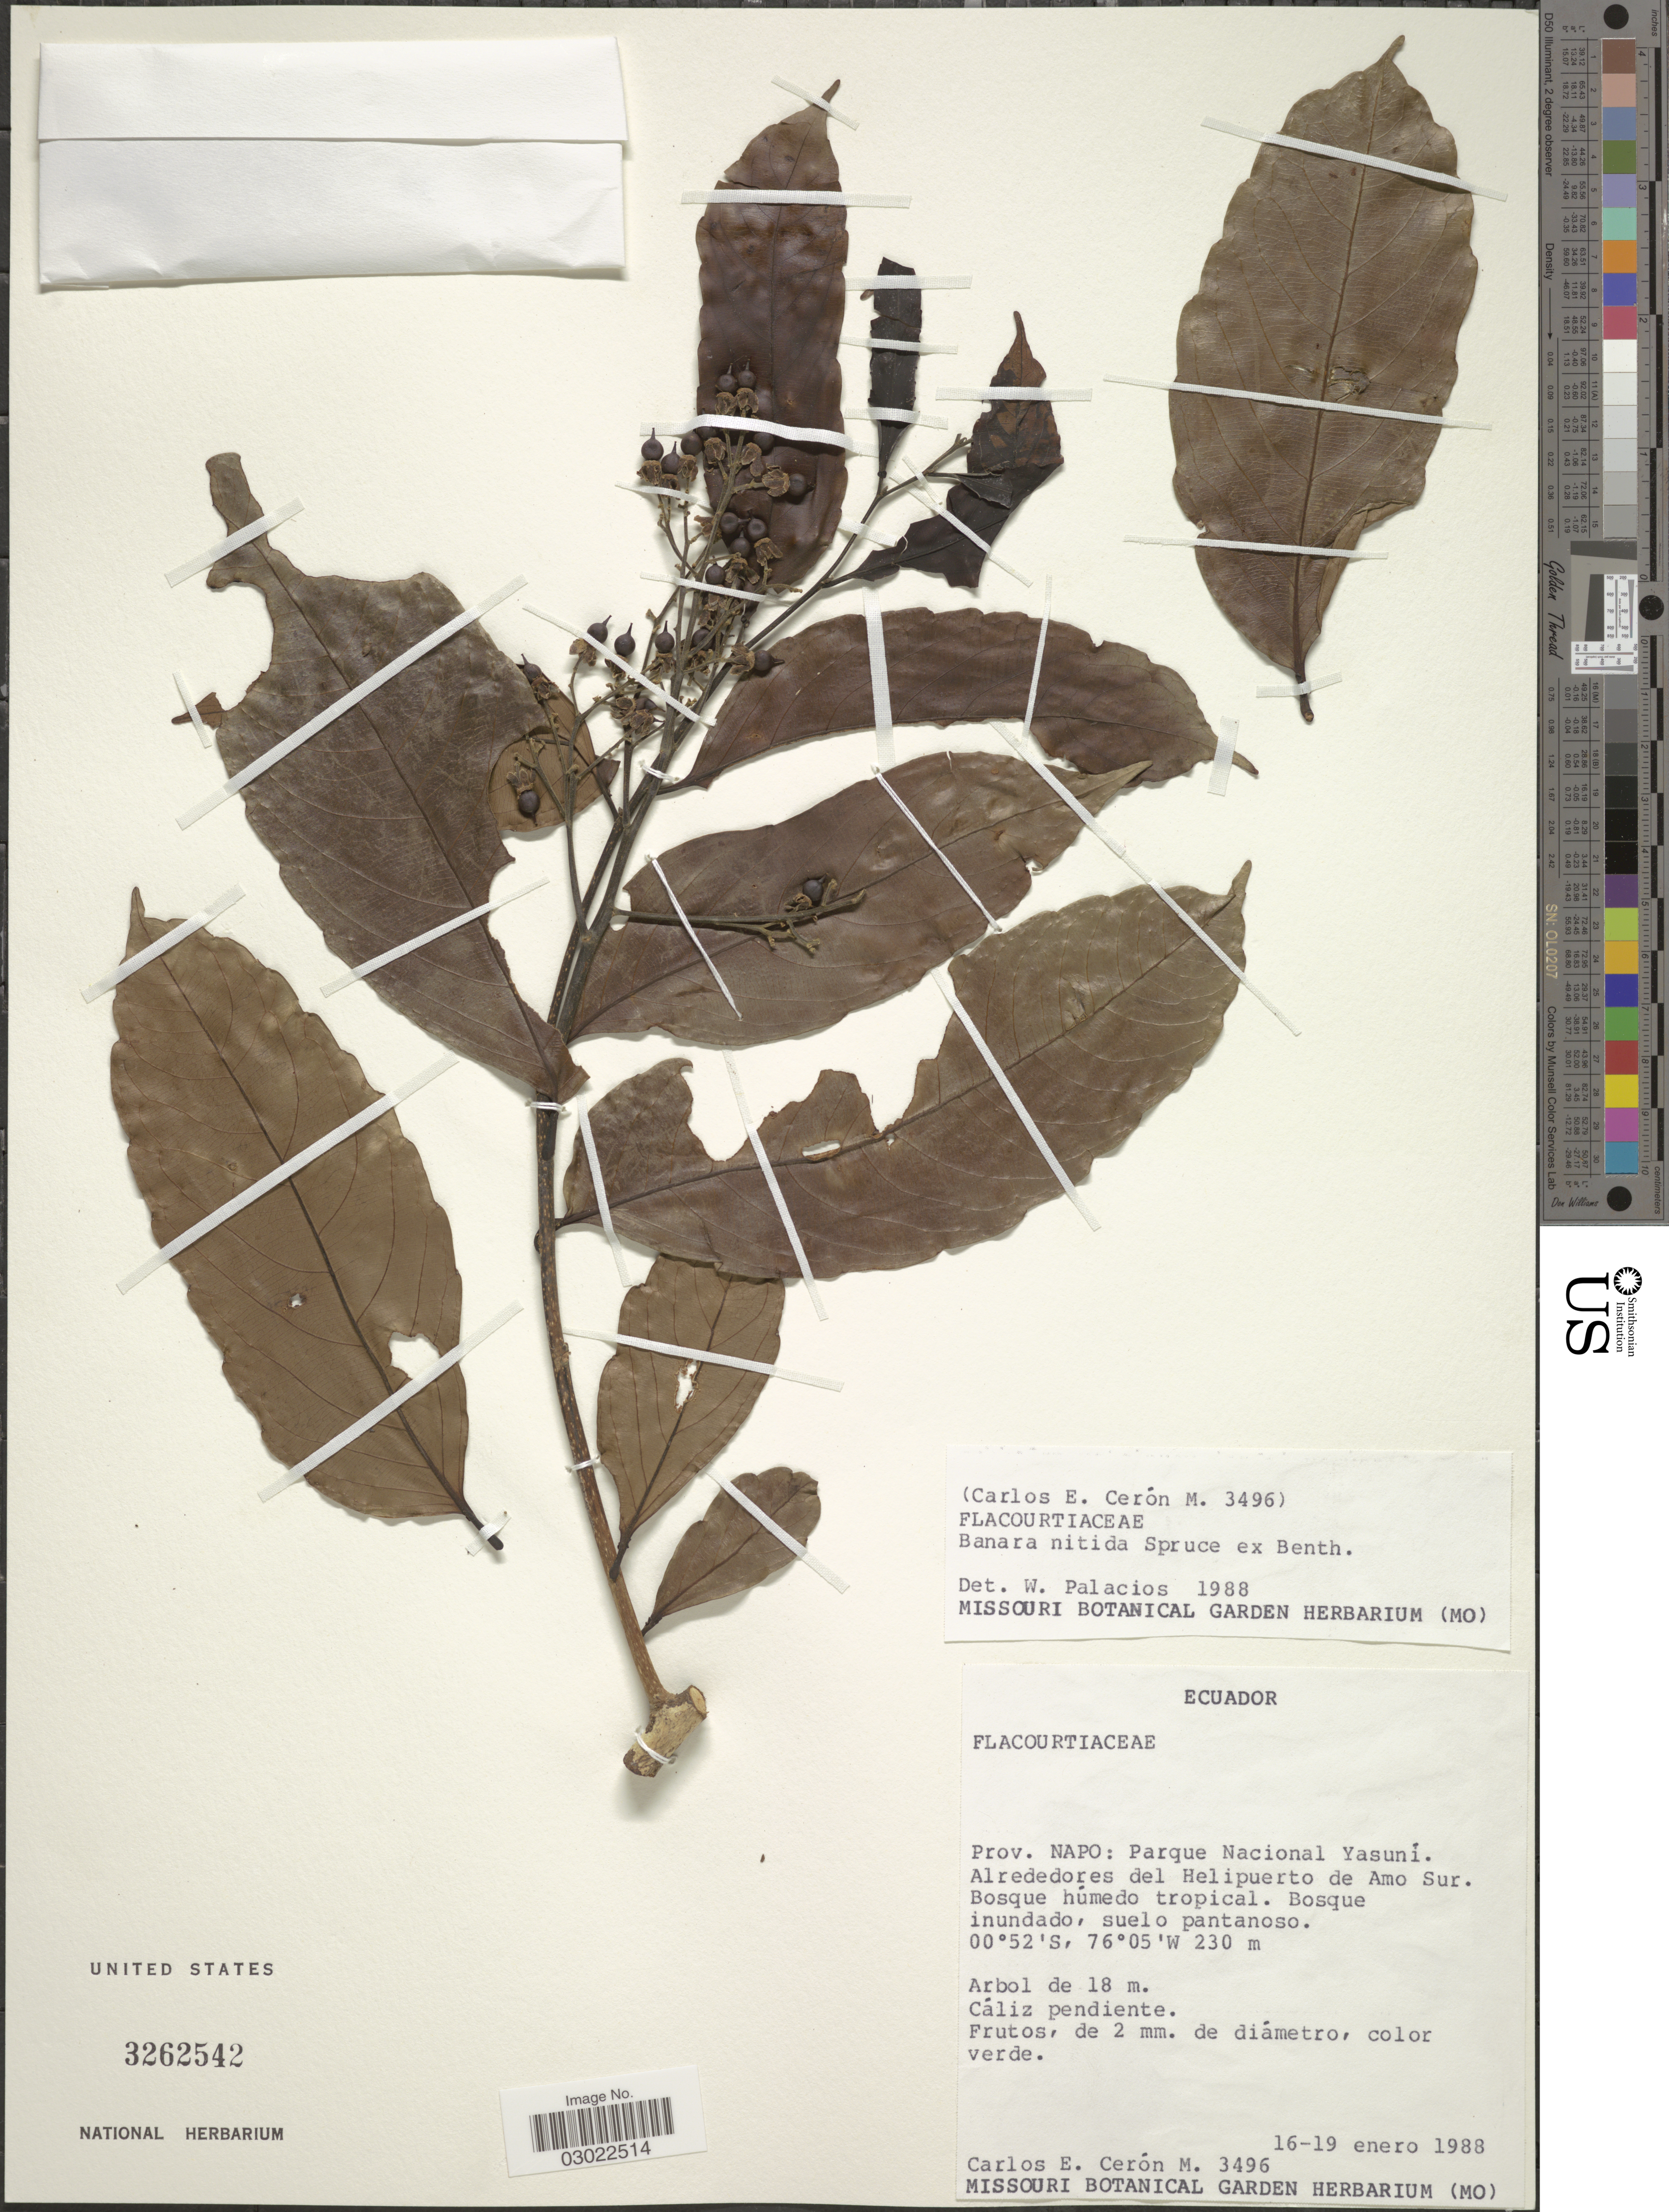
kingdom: Plantae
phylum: Tracheophyta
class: Magnoliopsida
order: Malpighiales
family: Salicaceae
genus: Banara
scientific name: Banara nitida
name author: Spruce ex Benth.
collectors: C. E. Cerón M.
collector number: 3496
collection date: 1988-01-16/1988-01-19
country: Ecuador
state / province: Napo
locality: Parque nacional Yasuní. Alrededores del Helipuerto de Amo Sur.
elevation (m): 230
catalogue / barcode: US 3262542